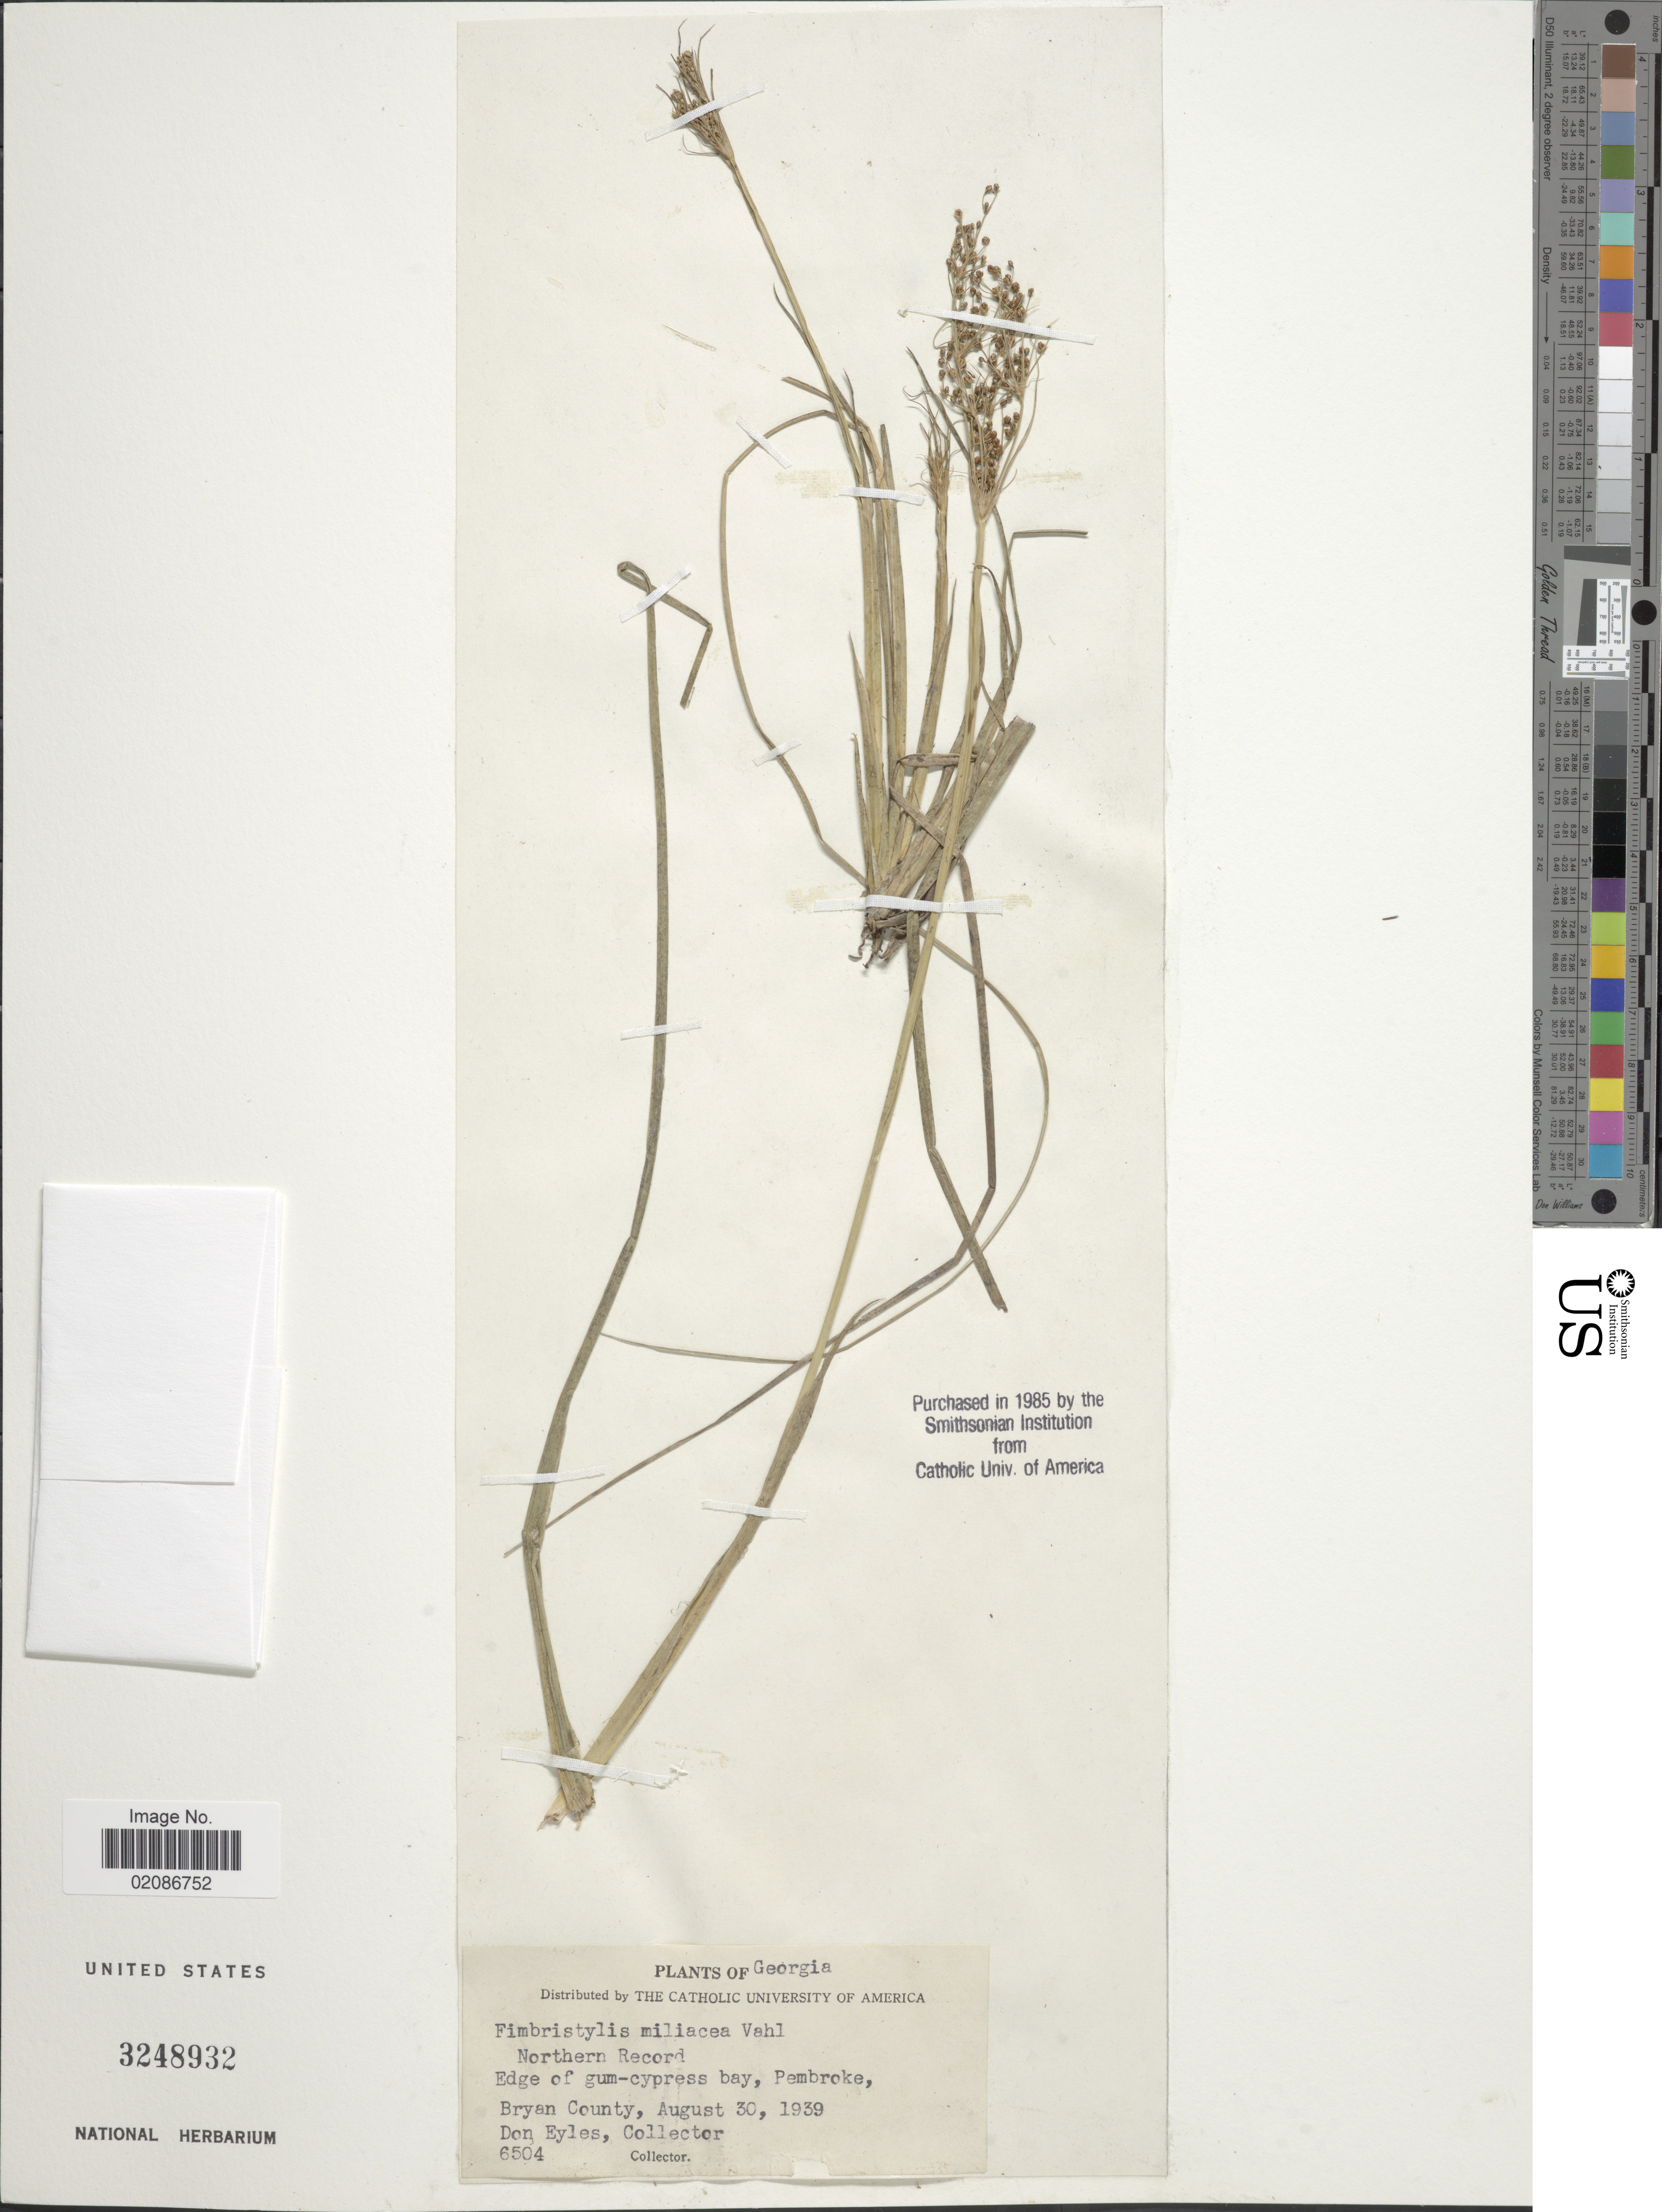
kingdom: Plantae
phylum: Tracheophyta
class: Liliopsida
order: Poales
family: Cyperaceae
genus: Fimbristylis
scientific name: Fimbristylis littoralis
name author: Gaudich.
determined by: Strong, M. T., (US), Smithsonian Institution - National Museum of Natural History (UNITED STATES)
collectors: D. Eyles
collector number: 6504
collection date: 1939-08-30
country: United States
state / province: Georgia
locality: Northern Record. Edge of gum-cypress bay, Pembroke, Bryan County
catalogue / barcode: US 3248932